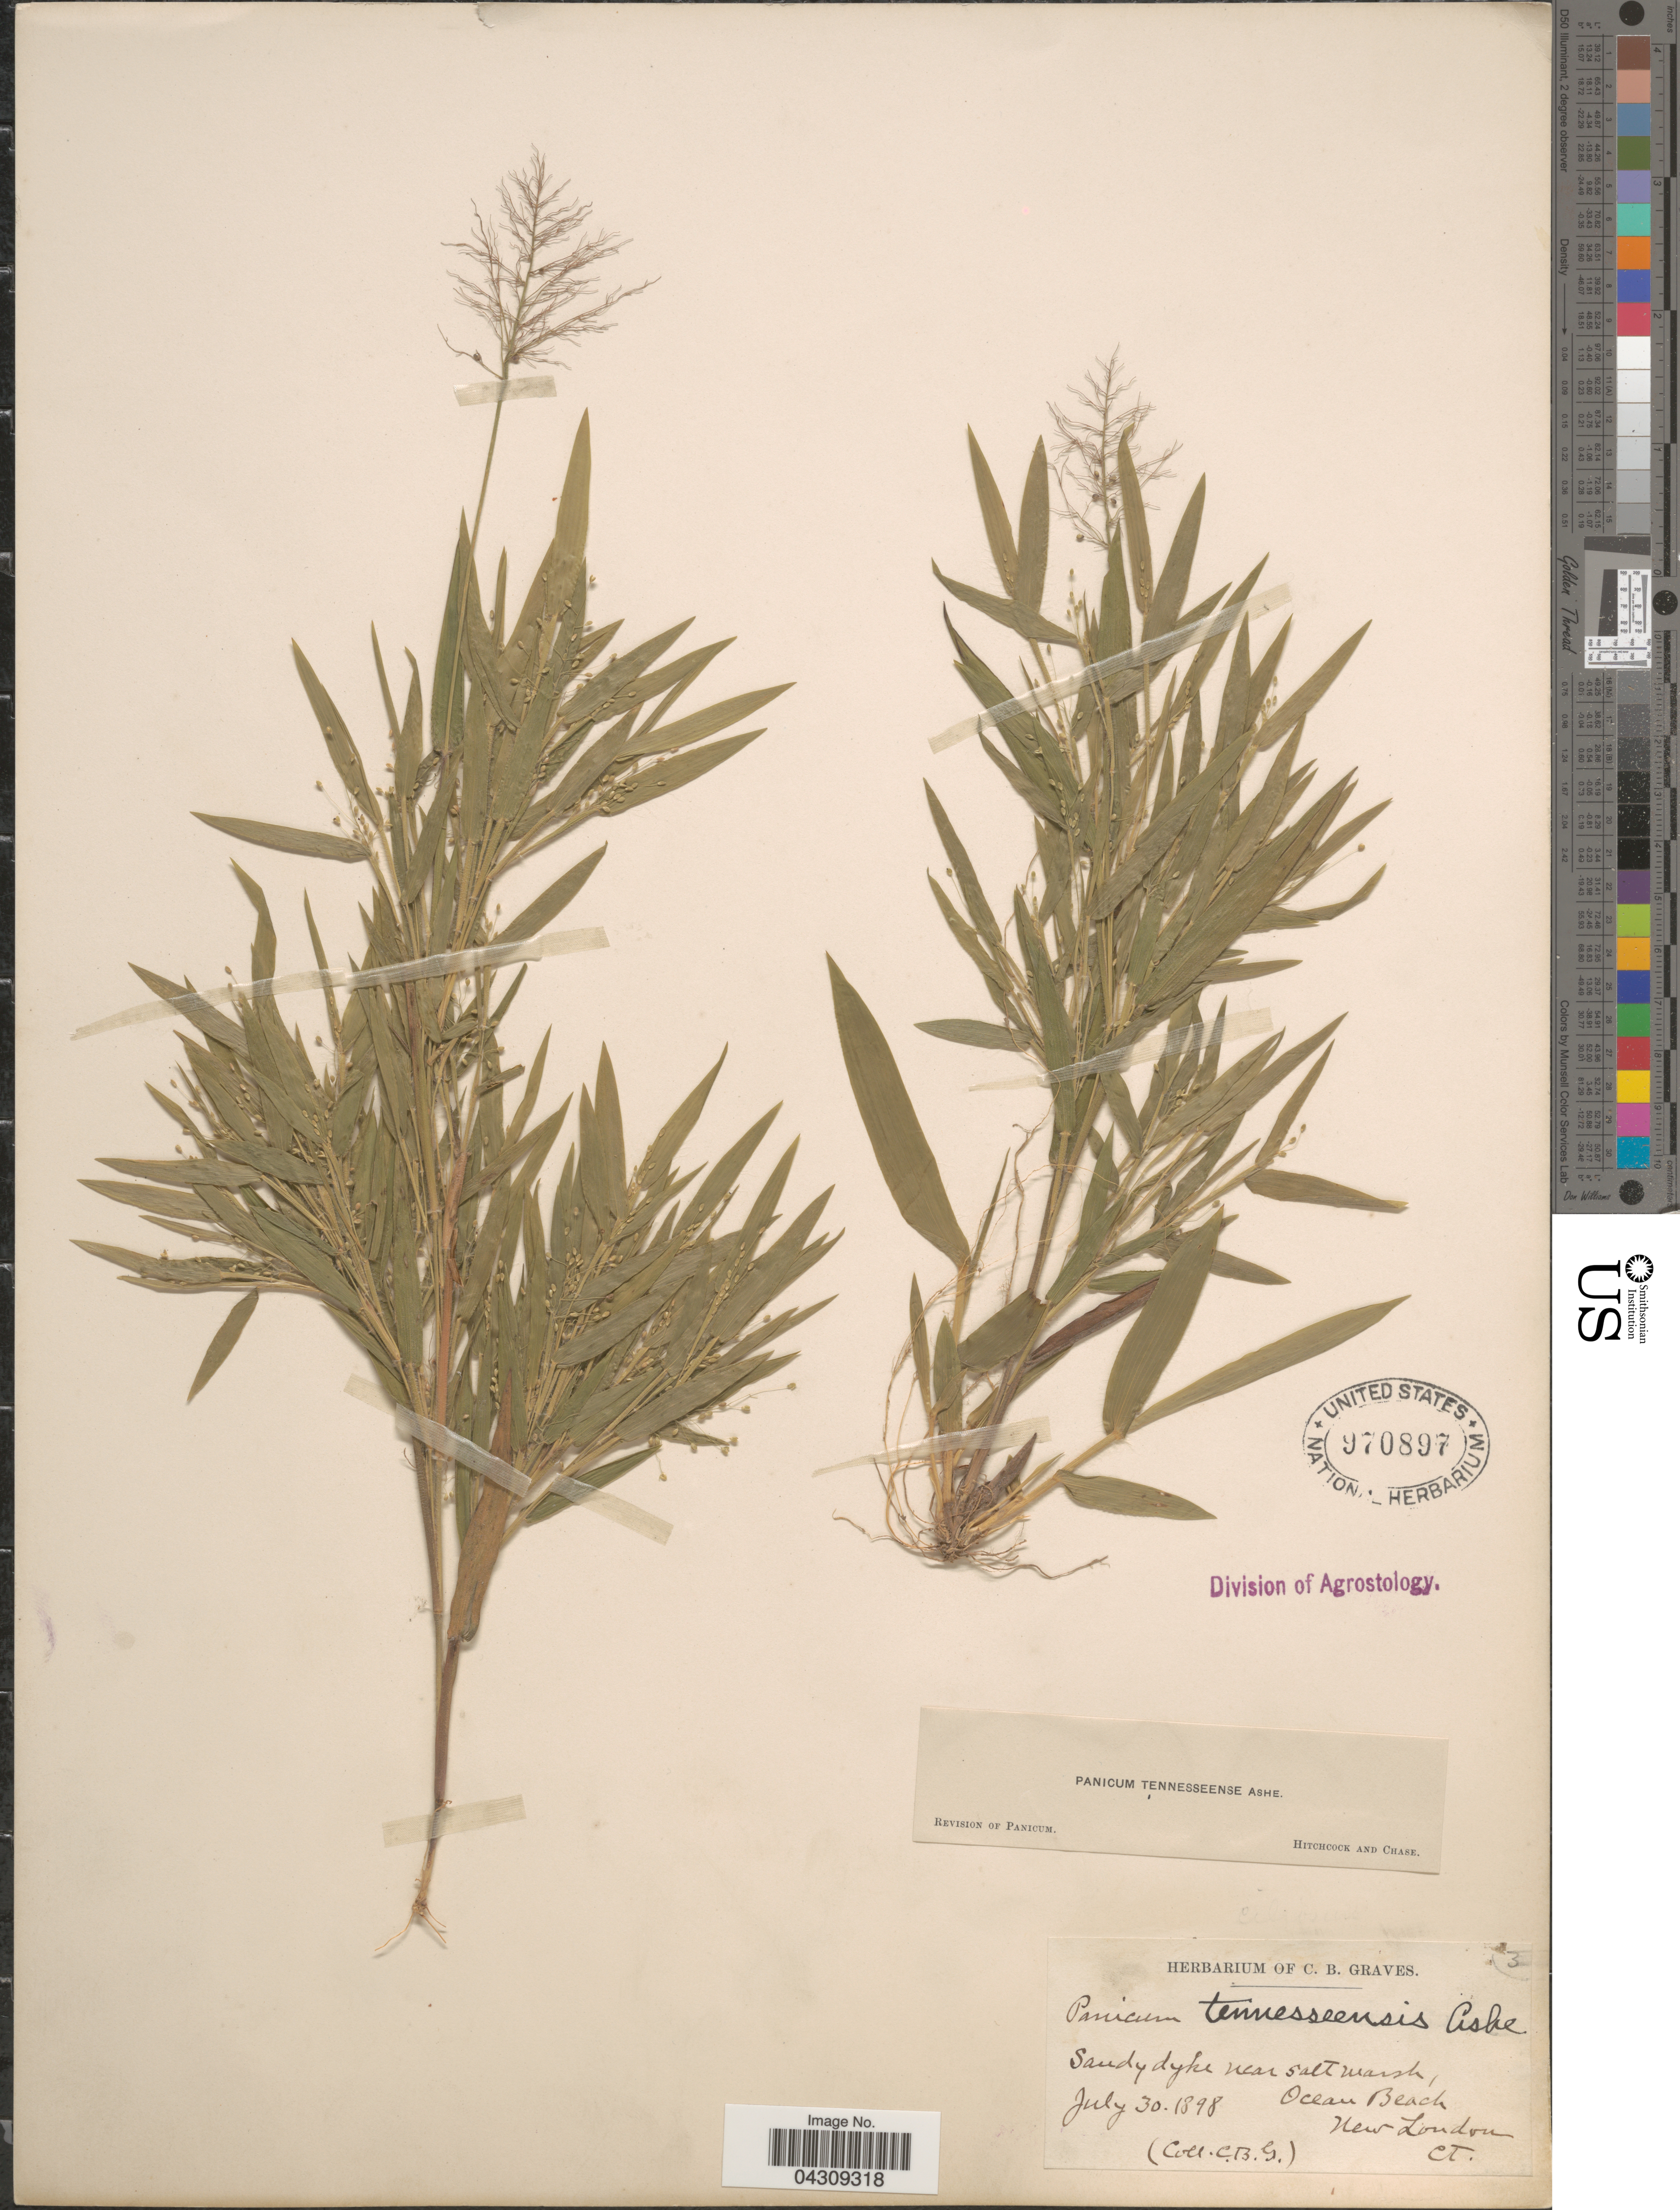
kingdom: Plantae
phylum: Tracheophyta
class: Liliopsida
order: Poales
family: Poaceae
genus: Dichanthelium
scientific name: Dichanthelium acuminatum var. acuminatum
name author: (Sw.) Gould & C.A. Clark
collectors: C. Graves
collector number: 3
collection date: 1898-07-30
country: United States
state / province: Connecticut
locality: Sandy dyke near salt marsh, Ocean Beach. New London.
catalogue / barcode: US 970897